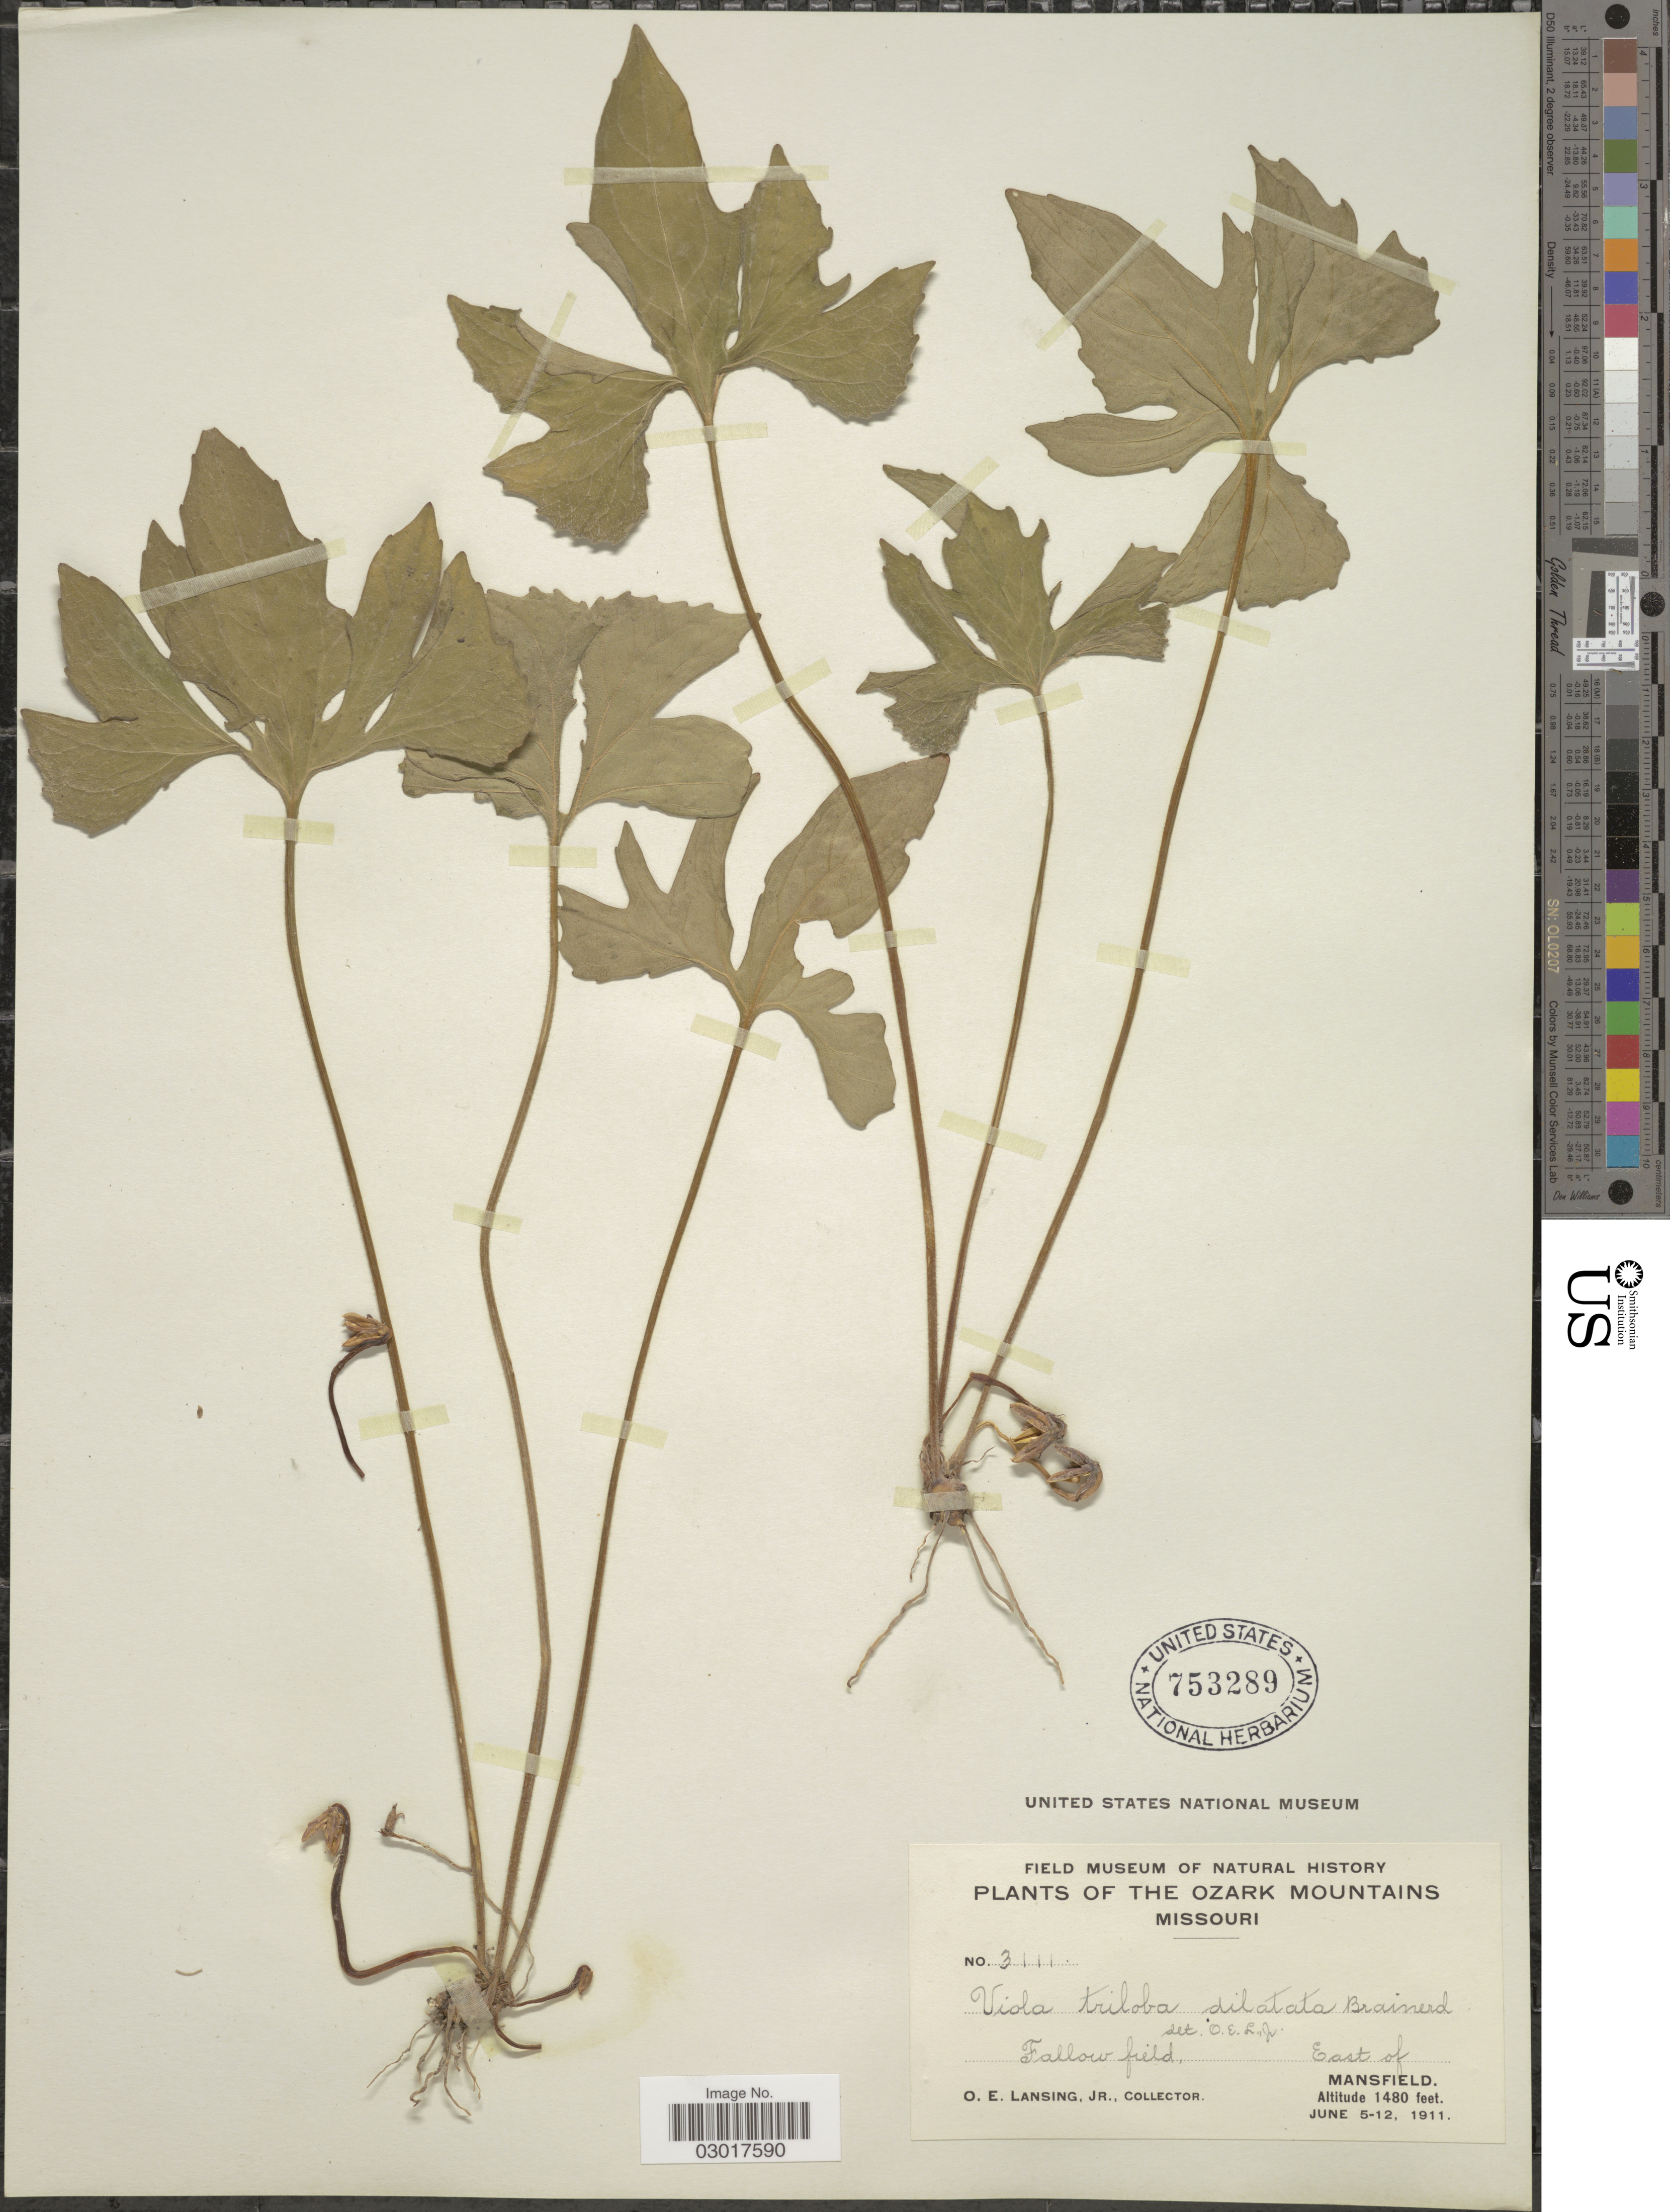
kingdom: Plantae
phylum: Tracheophyta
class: Magnoliopsida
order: Malpighiales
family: Violaceae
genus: Viola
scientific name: Viola triloba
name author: Schwein.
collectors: O. Lansing Jr.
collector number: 3111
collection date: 1911-06-05/1911-06-12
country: United States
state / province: Missouri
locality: The Ozark Mountains. East of Mansfield.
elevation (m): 451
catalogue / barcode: US 753289